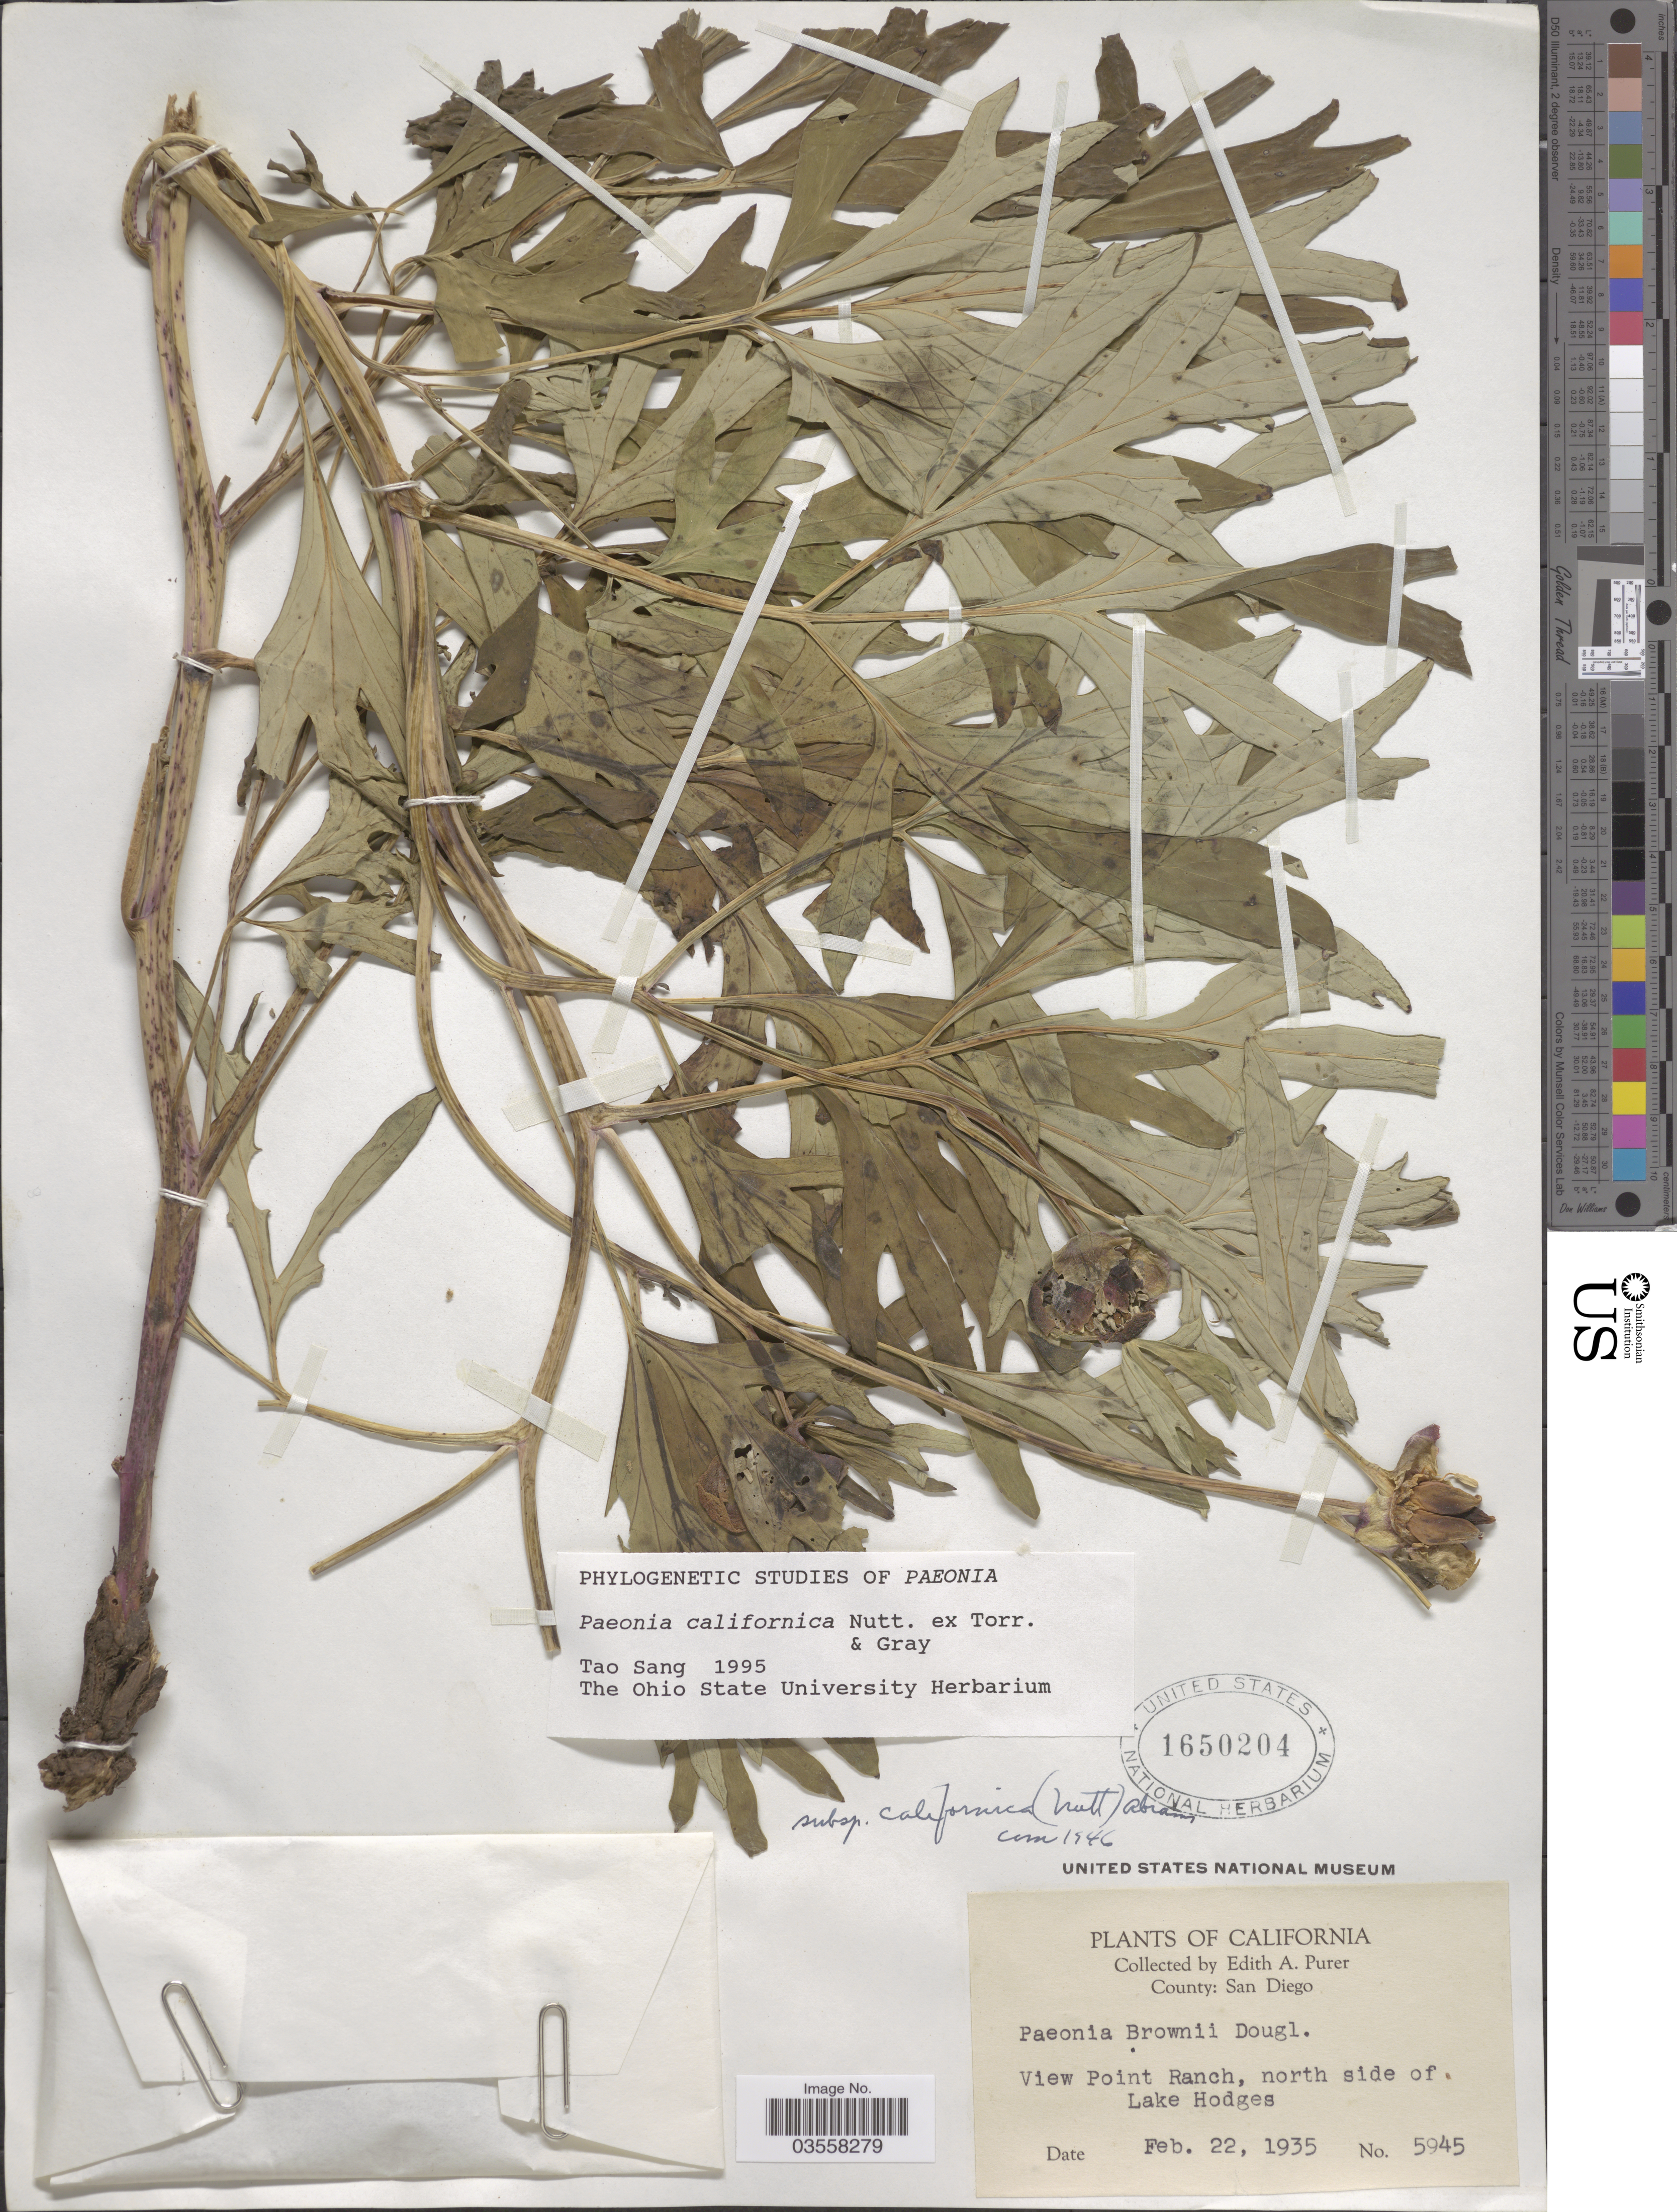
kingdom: Plantae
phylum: Tracheophyta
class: Magnoliopsida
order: Saxifragales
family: Paeoniaceae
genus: Paeonia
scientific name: Paeonia californica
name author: Nutt. ex Torr. & A. Gray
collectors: E. Purer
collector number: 5945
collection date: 1935-02-22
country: United States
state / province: California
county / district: San Diego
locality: County: San Diego. View Point Ranch, north side of Lake Hodges.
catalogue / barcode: US 1650204